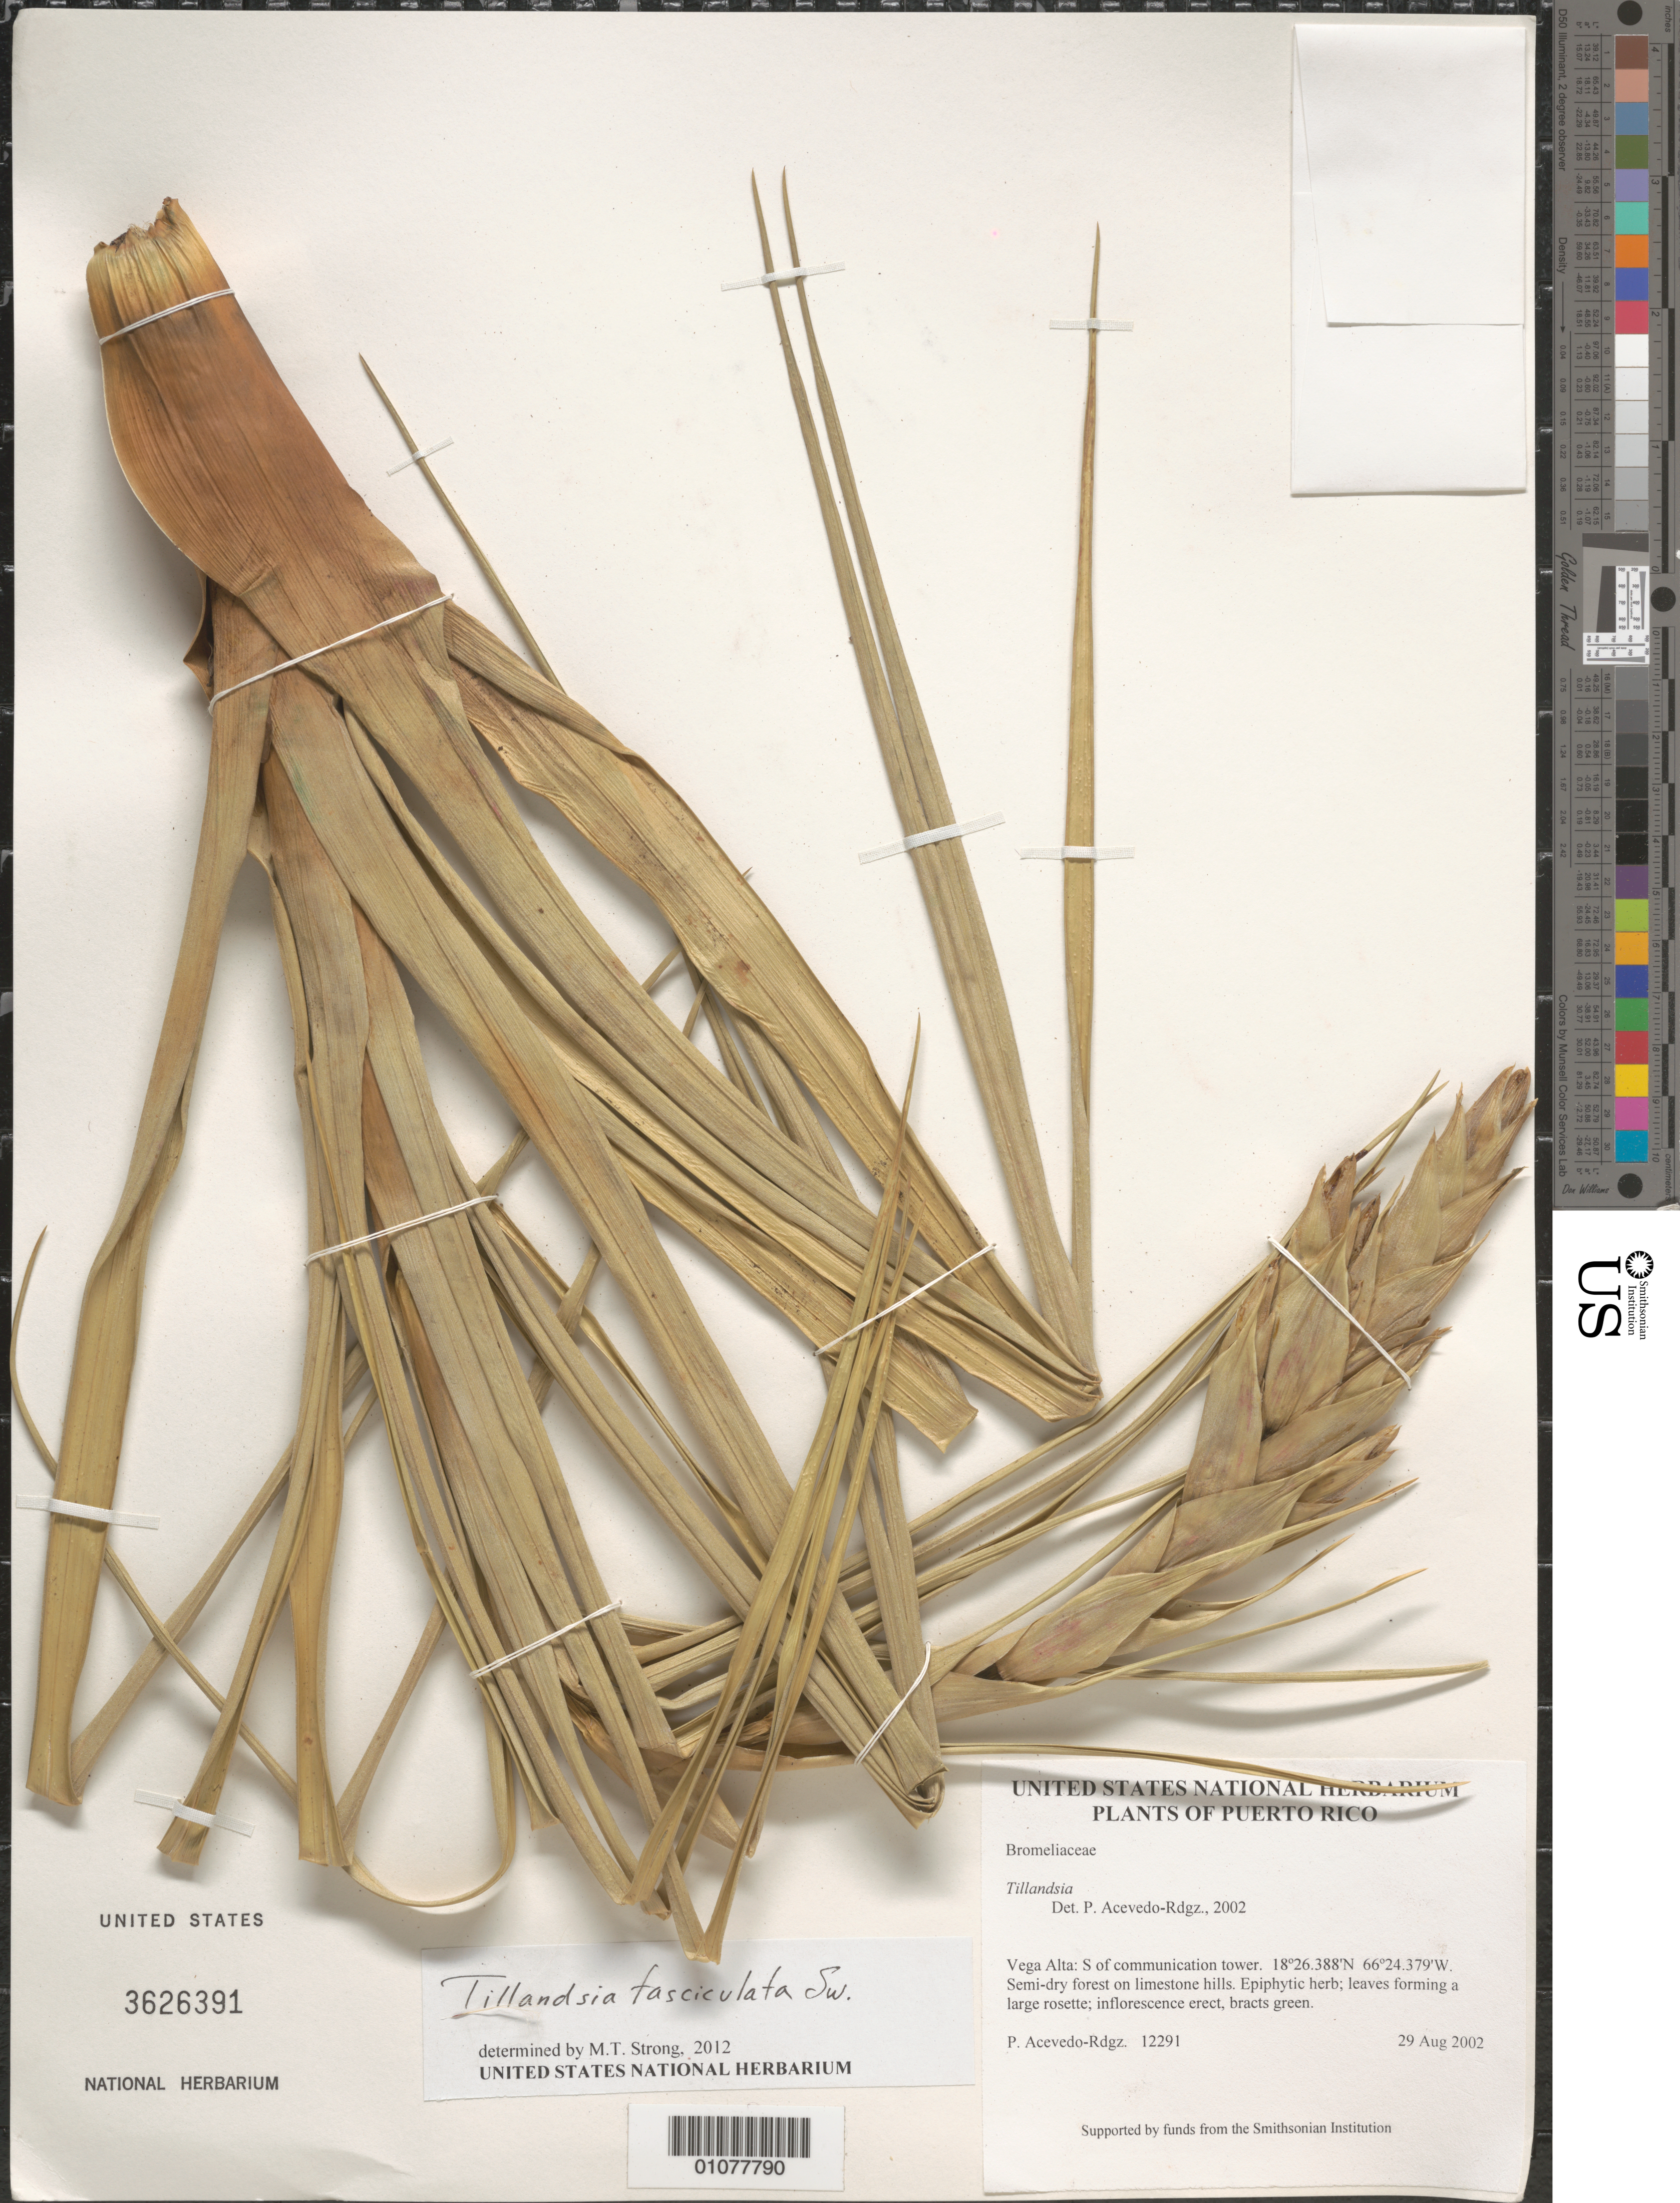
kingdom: Plantae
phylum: Tracheophyta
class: Liliopsida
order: Poales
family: Bromeliaceae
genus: Tillandsia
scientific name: Tillandsia fasciculata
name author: Sw.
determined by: Strong, M. T., (US), Smithsonian Institution - National Museum of Natural History (UNITED STATES)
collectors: P. Acevedo-Rodr.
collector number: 12291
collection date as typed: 29 Aug 2002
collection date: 2002-08-29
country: Puerto Rico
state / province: Vega Alta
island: Puerto Rico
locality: Vega Alta: S of communication tower.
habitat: Semi-dry forest on limestone hills.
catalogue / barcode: US 3626391